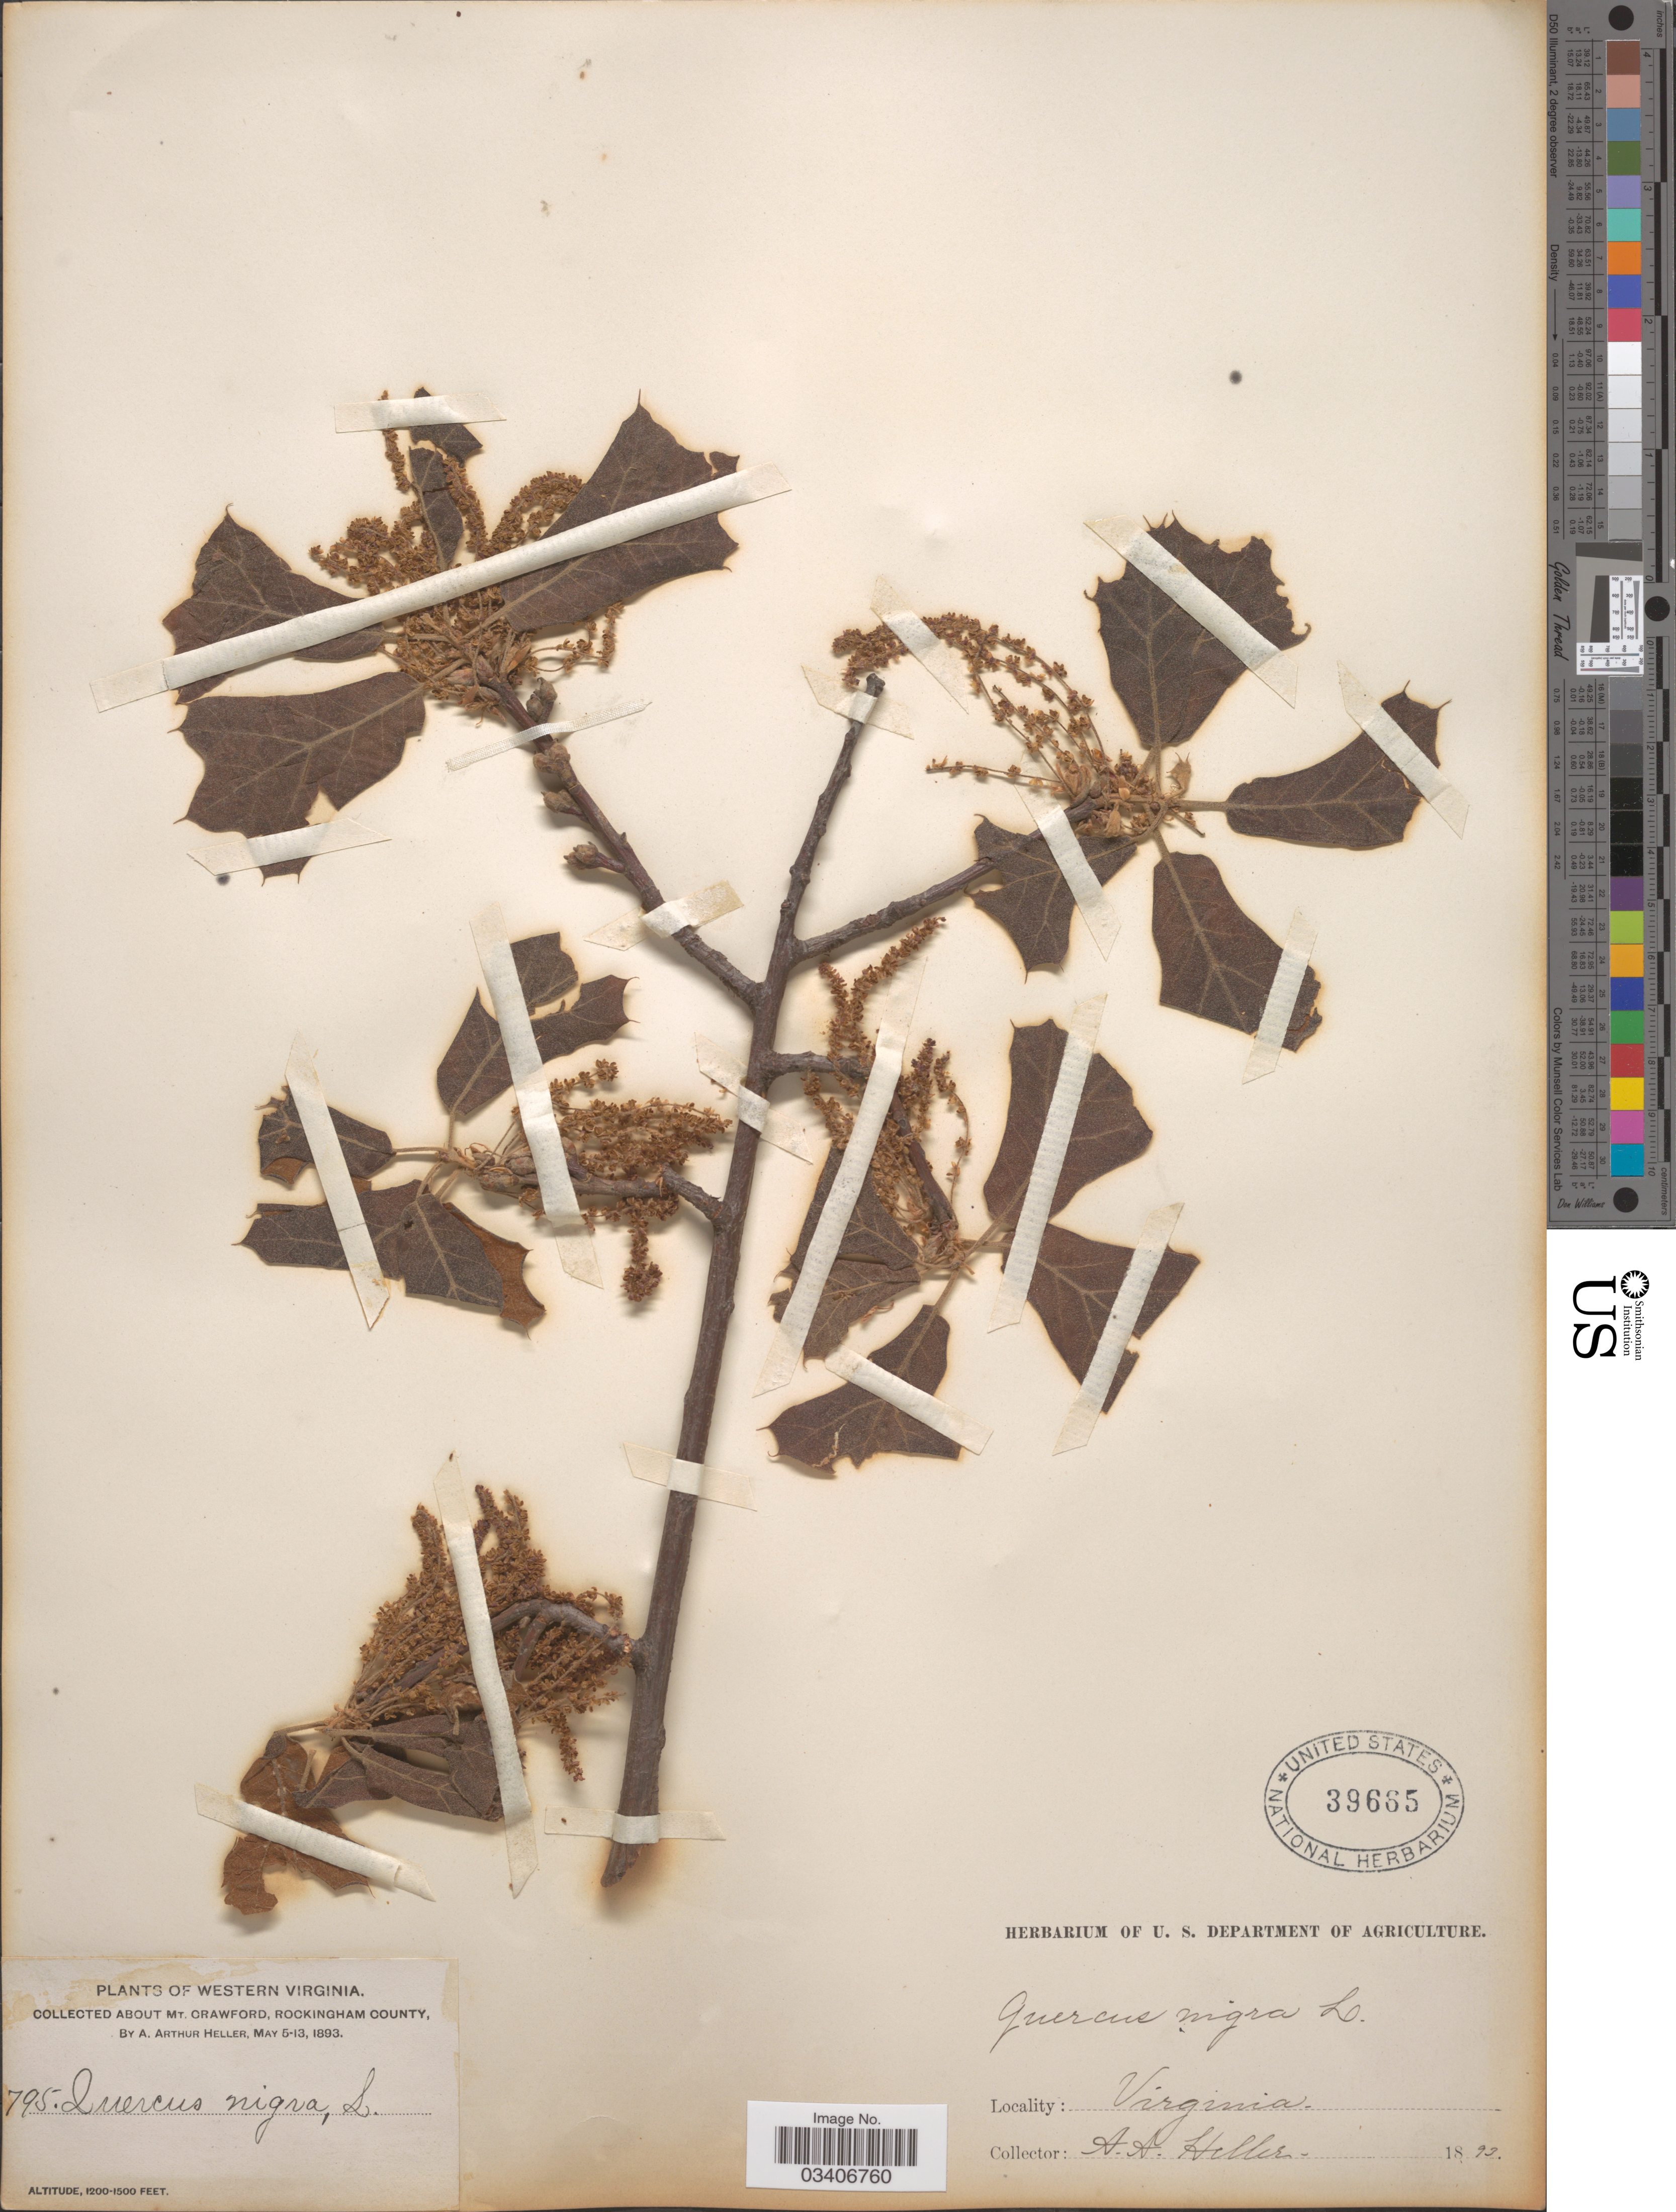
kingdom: Plantae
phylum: Tracheophyta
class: Magnoliopsida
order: Fagales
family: Fagaceae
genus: Quercus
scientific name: Quercus marilandica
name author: (L.) Münchh.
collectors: A. A. Heller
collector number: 795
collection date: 1893-05-05/1893-05-13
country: United States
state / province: Virginia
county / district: Rockingham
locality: Western Virginia. About Mt. Crawford, Rockingham County.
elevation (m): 366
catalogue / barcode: US 39665